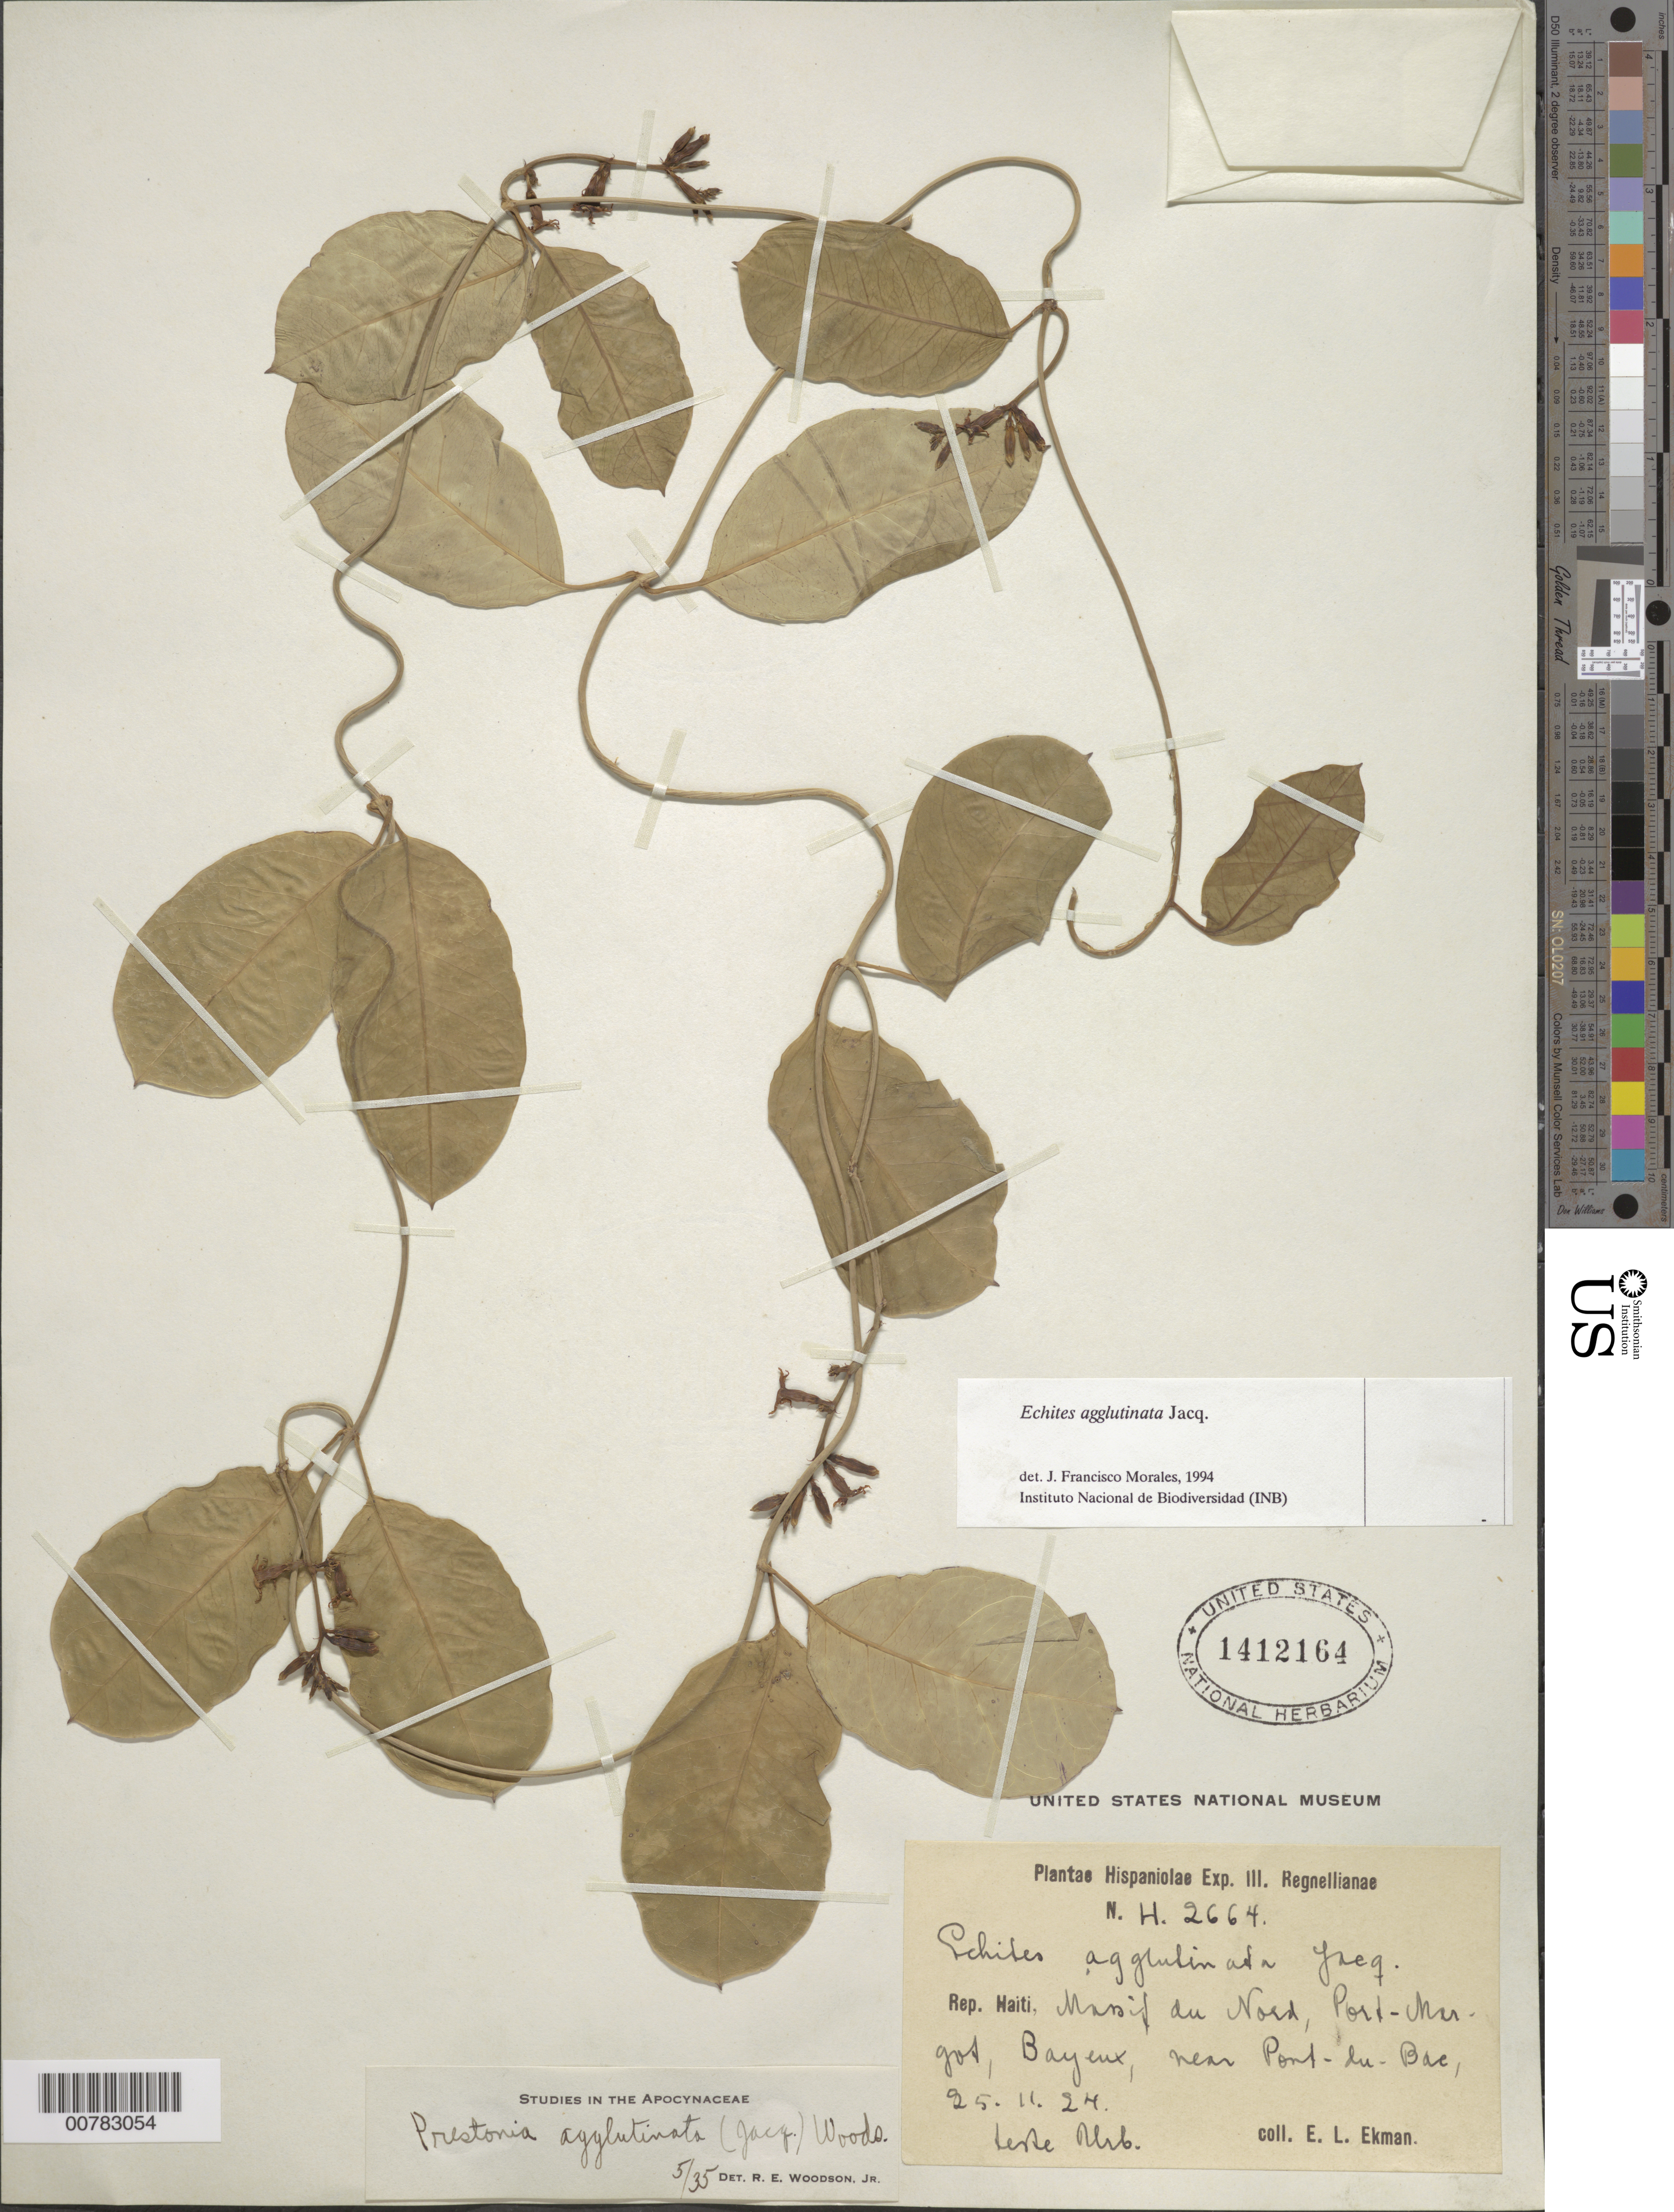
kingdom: Plantae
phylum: Tracheophyta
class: Magnoliopsida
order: Gentianales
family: Apocynaceae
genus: Echites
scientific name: Echites agglutinatus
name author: Jacq.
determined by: Morales, J. F.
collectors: E. L. Ekman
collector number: H 2664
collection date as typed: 25 Nov 1924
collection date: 1924-11-25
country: Haiti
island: Hispaniola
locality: Bayeaux, Port-Margot, Massif du Nord, near Port-du-Bac.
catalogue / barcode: US 1412164